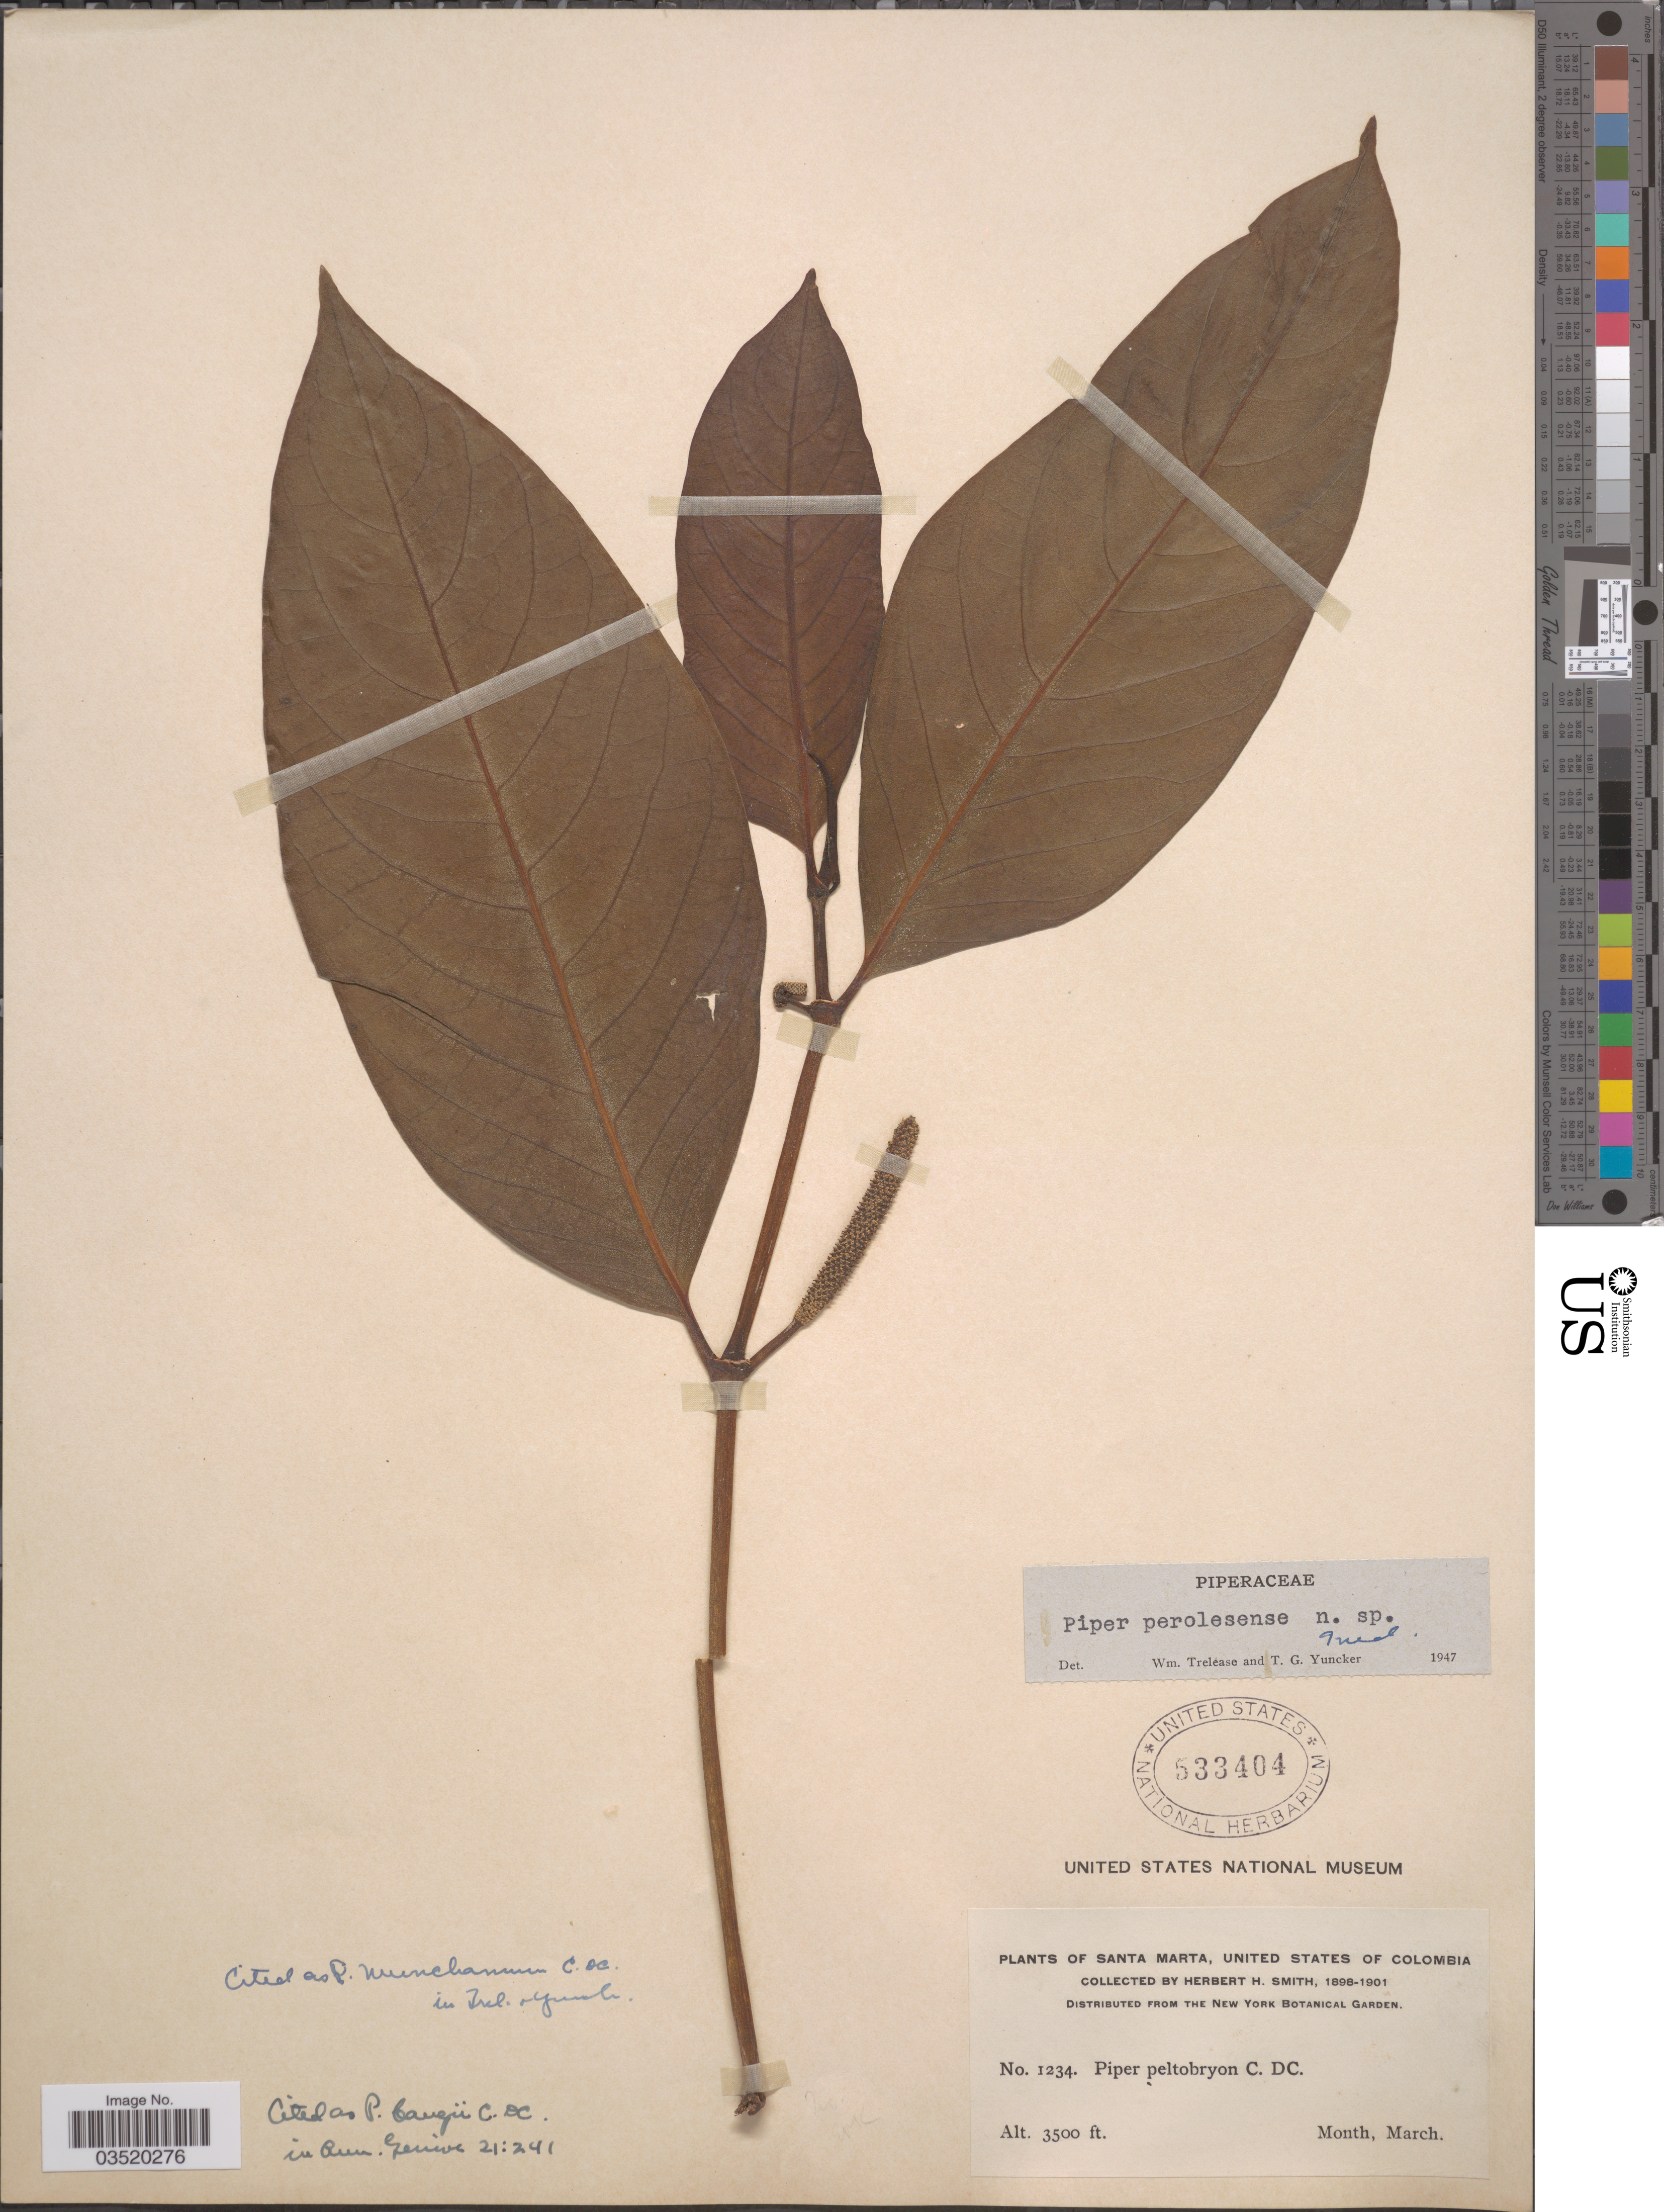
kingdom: Plantae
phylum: Tracheophyta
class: Magnoliopsida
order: Piperales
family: Piperaceae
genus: Piper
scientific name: Piper munchanum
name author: C. DC.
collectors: Herbert H. Smith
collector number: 1234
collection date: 1898-03/1901-03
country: Colombia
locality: Santa Marta, United States of Colombia.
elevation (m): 1067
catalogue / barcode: US 533404